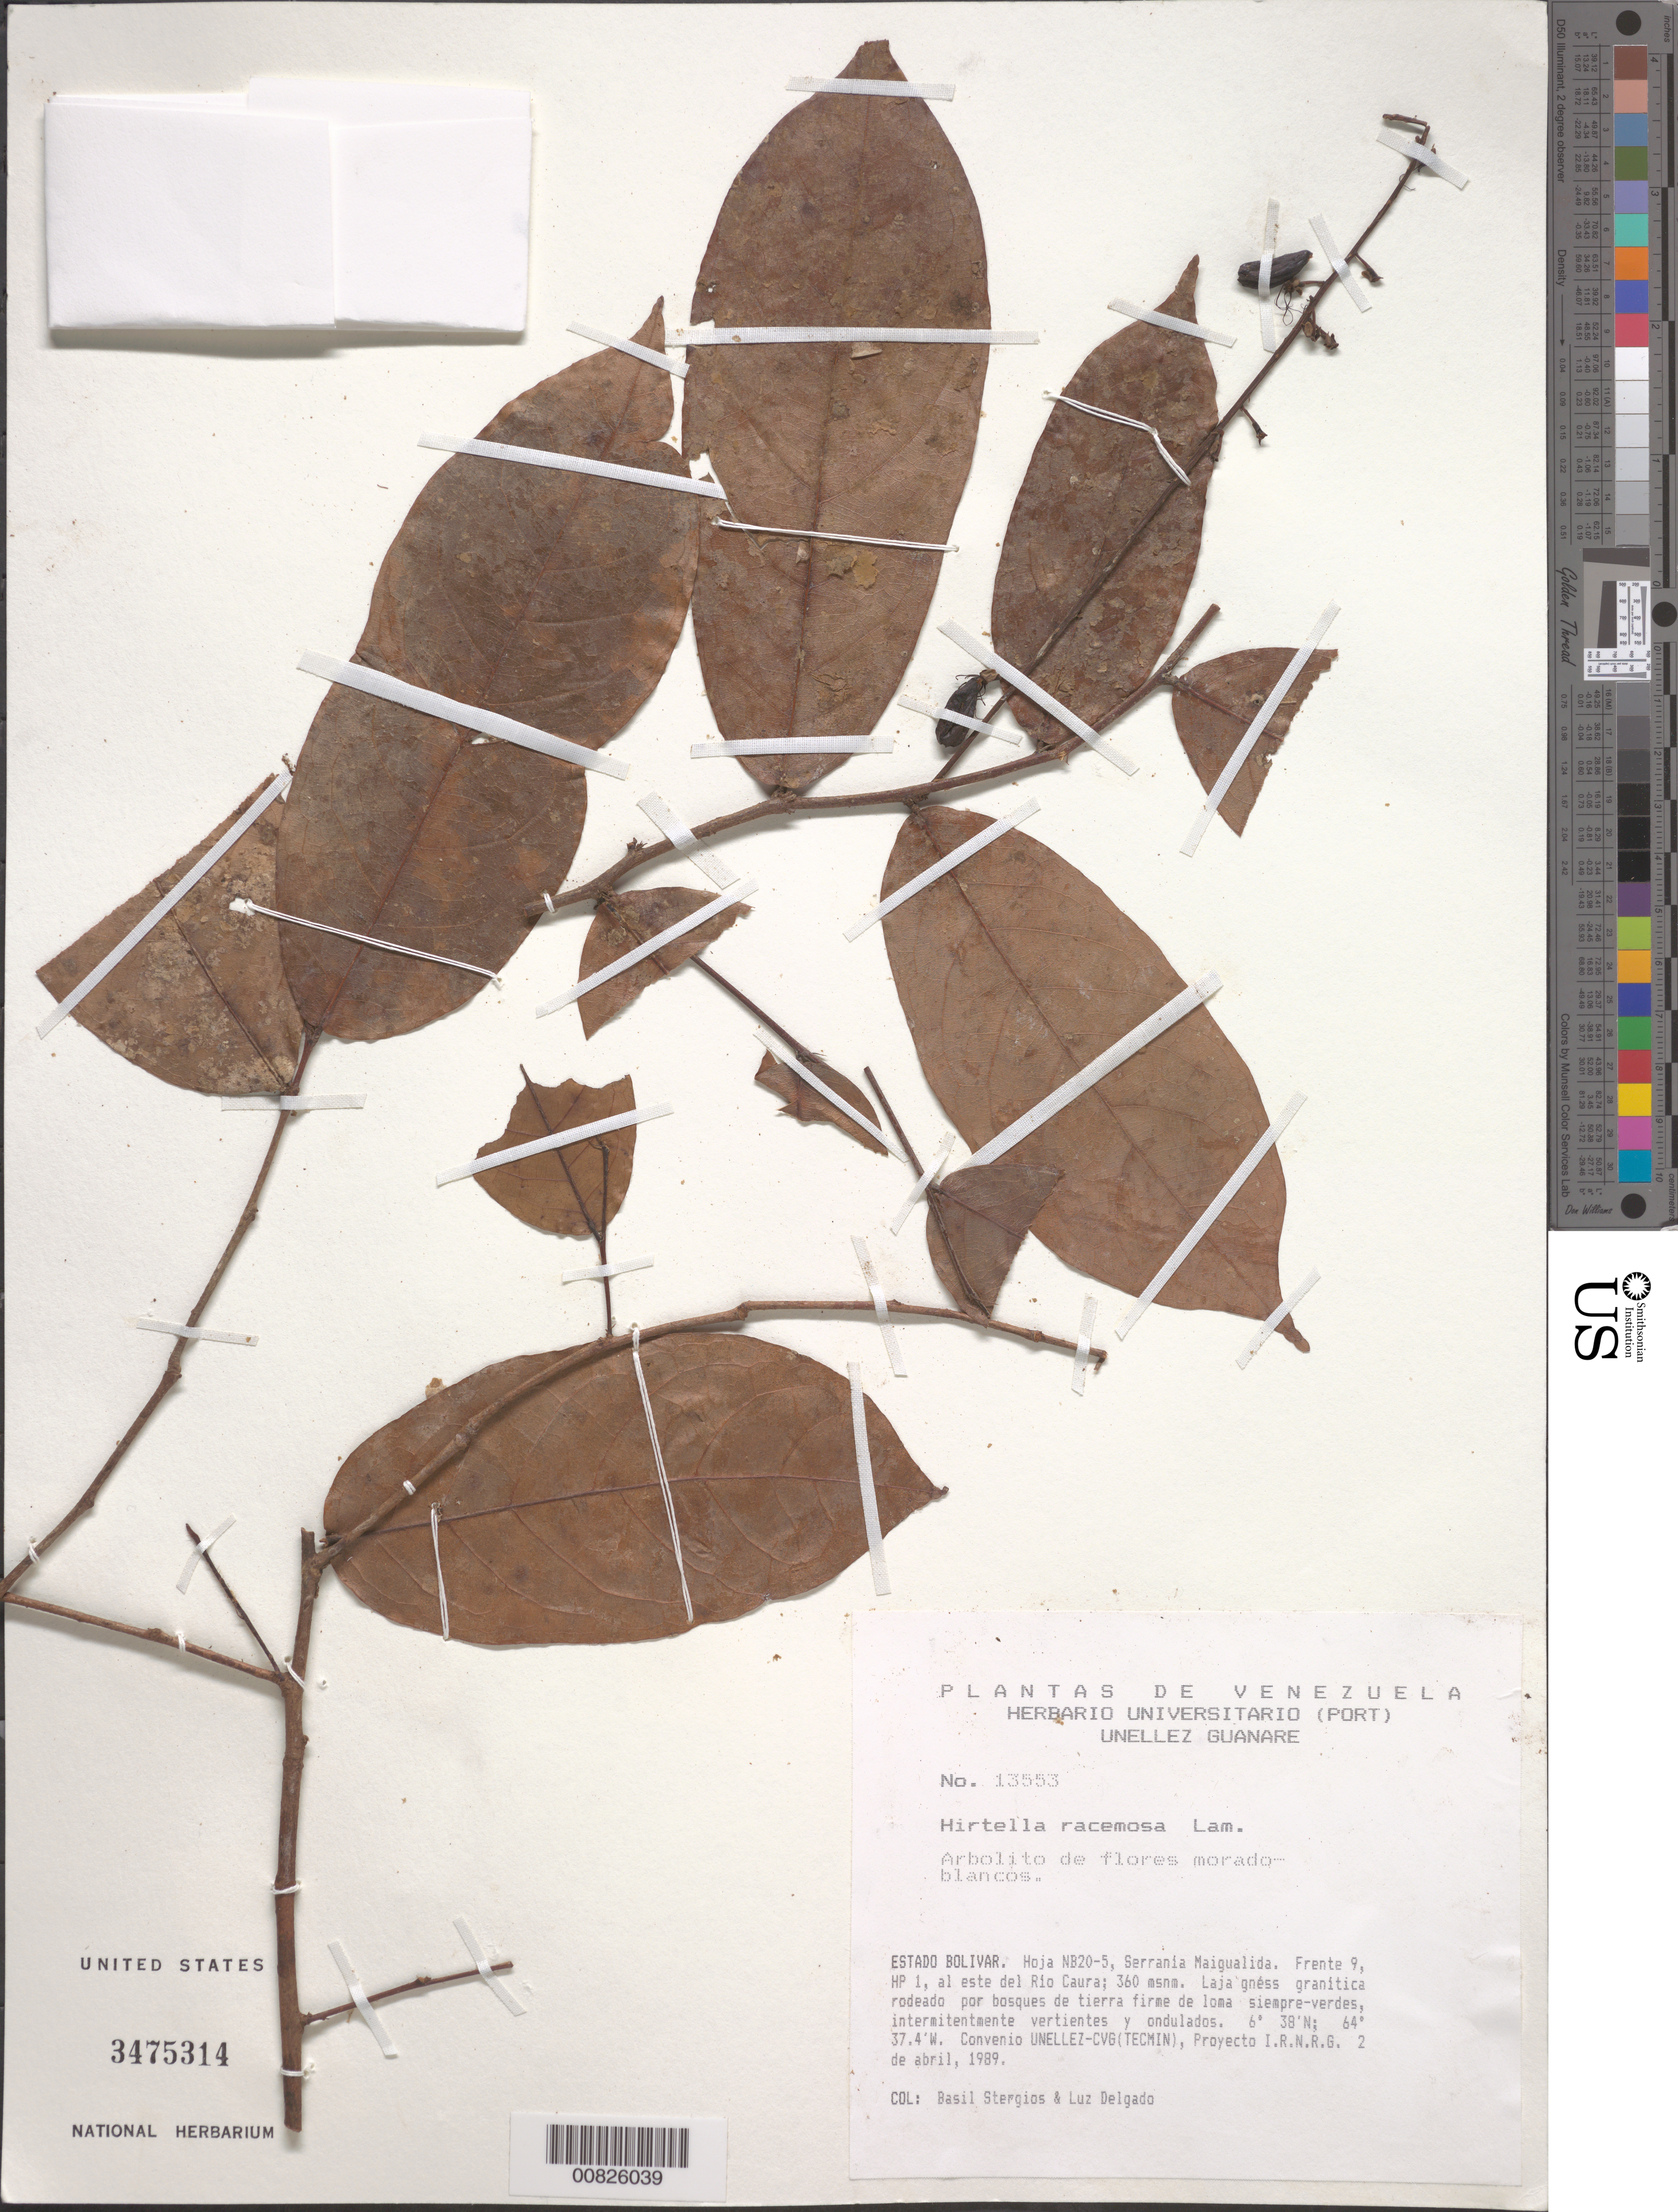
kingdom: Plantae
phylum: Tracheophyta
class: Magnoliopsida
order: Malpighiales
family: Chrysobalanaceae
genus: Hirtella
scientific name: Hirtella racemosa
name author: Lam.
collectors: B. G. Stergios & L. Delgado V.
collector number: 13553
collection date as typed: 2-Apr-89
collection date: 1989-04-02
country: Venezuela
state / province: Bolívar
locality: Serrania Maigualida, E del río Caura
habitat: Laja gness granítica rodeado por bosques de tierra firme de loma siempre-verdes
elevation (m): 360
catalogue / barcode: US 3475314